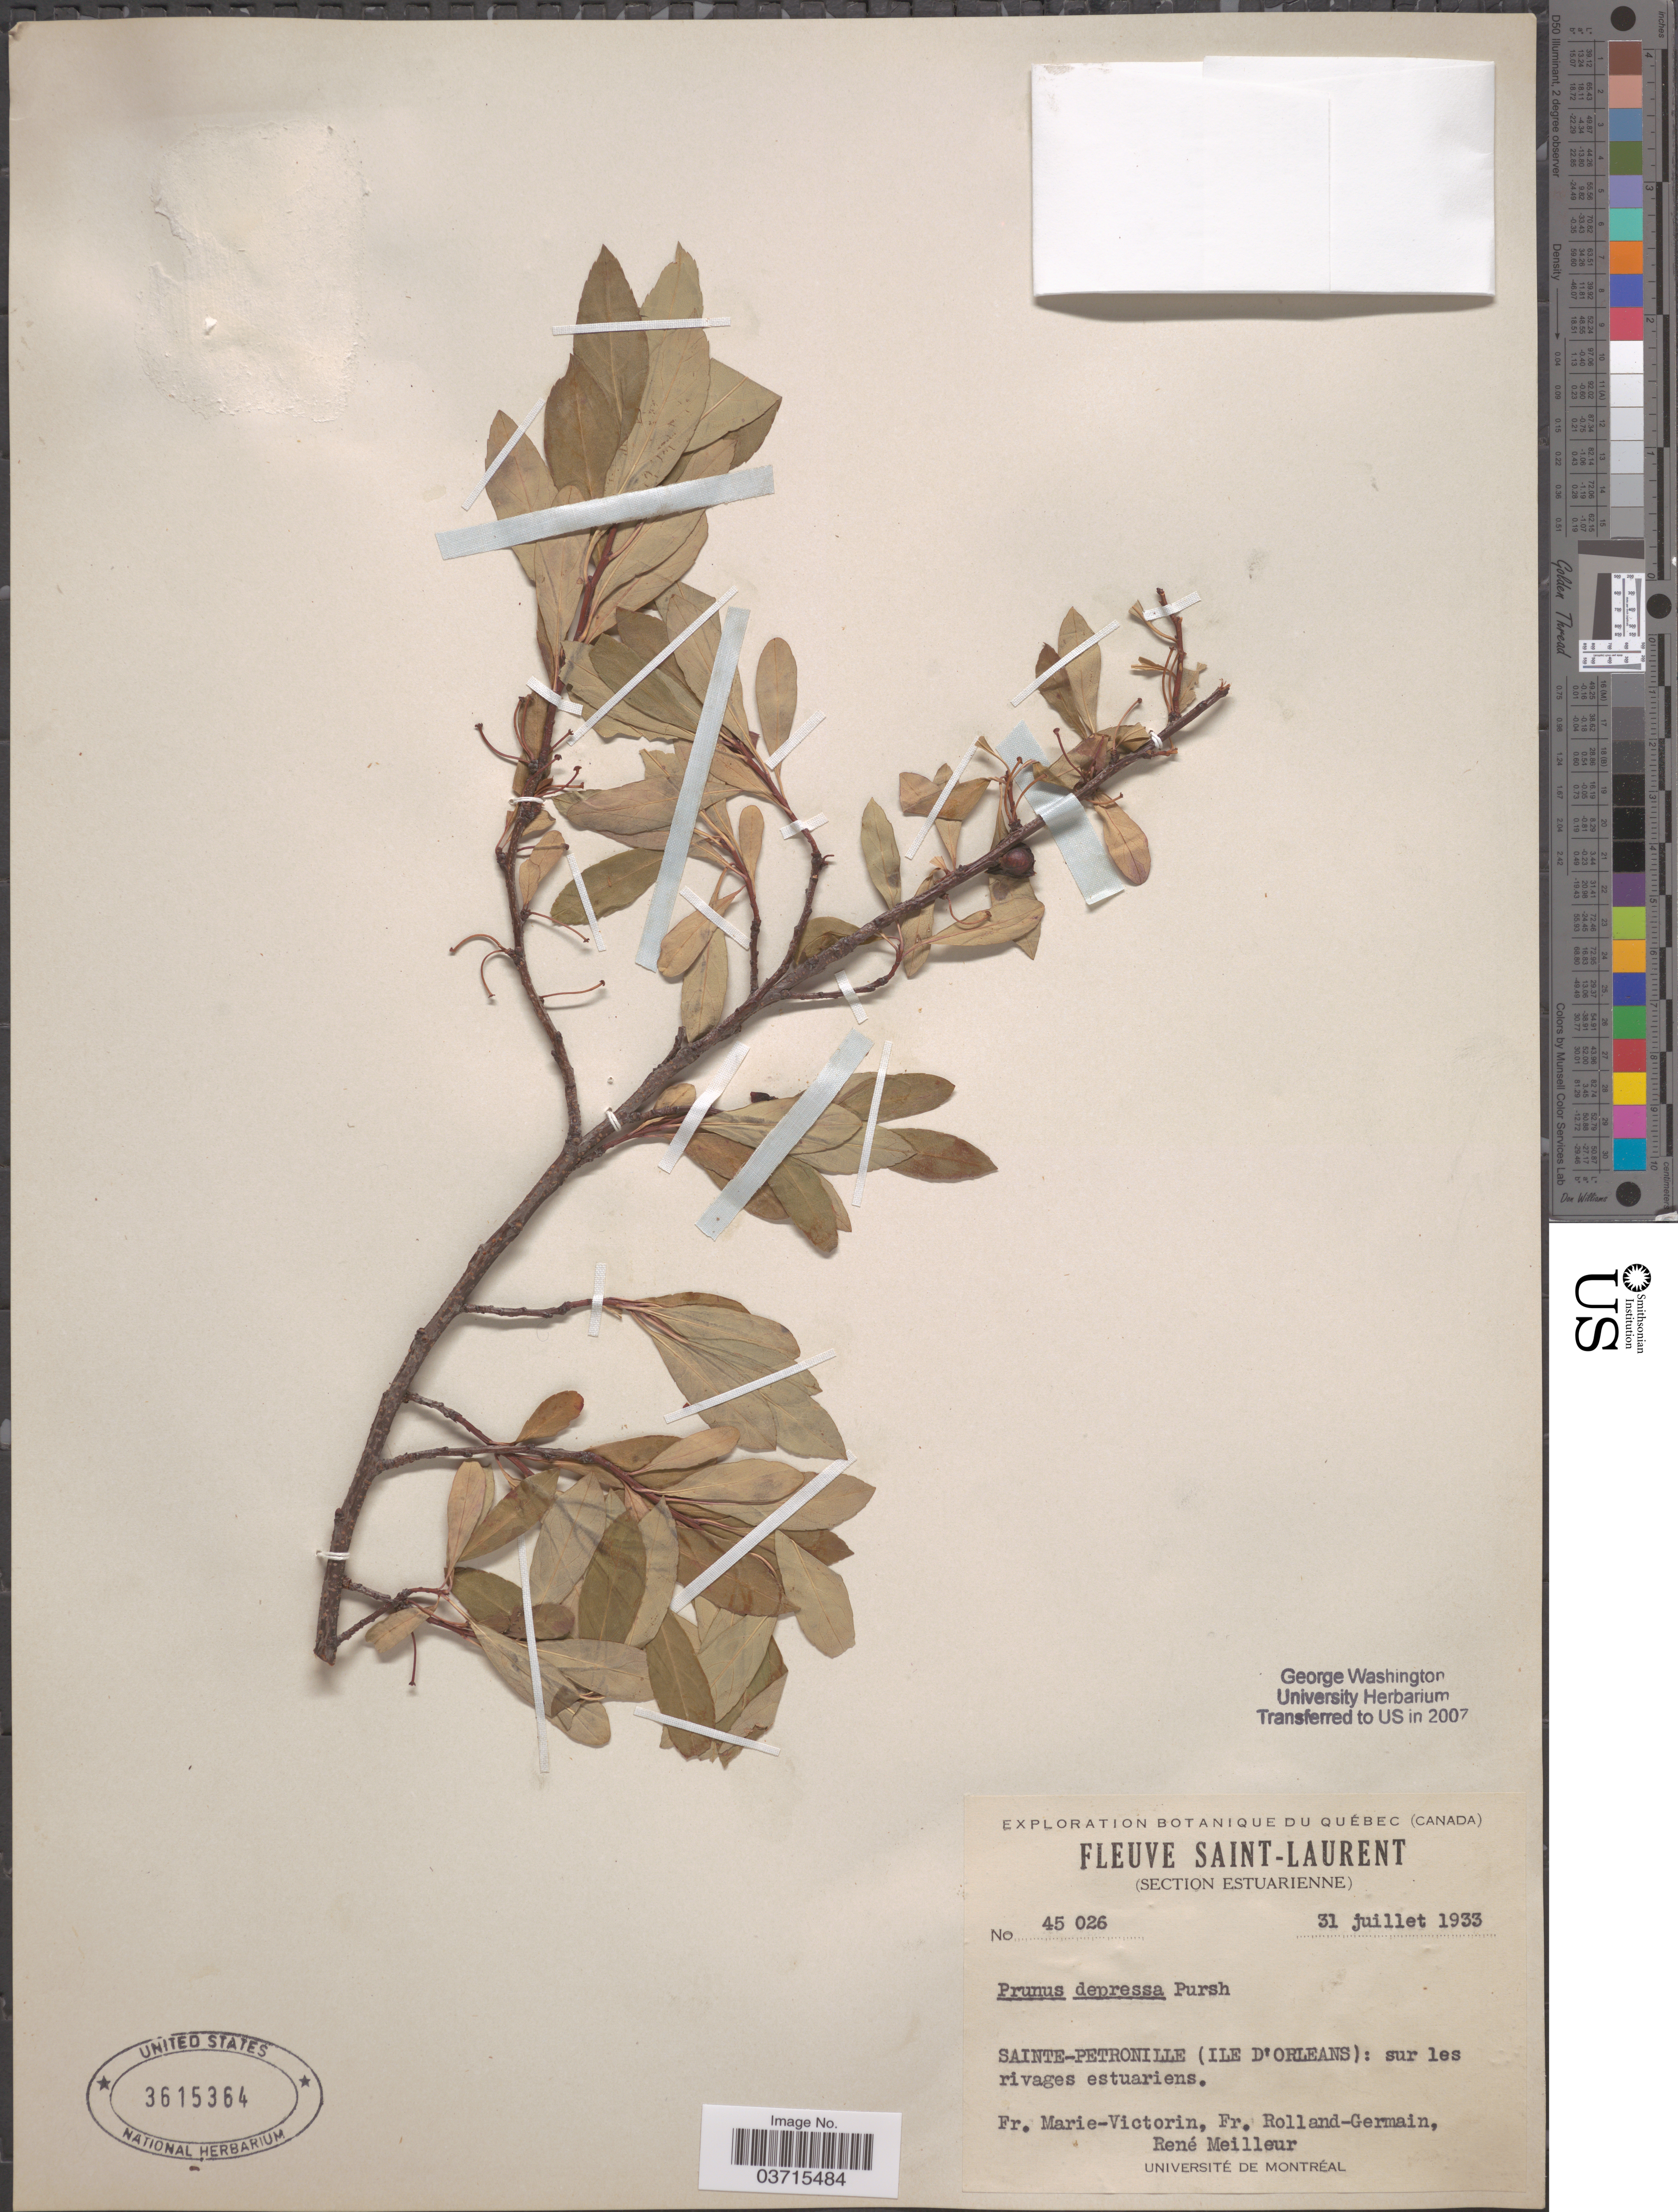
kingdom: Plantae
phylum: Tracheophyta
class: Magnoliopsida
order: Rosales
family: Rosaceae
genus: Prunus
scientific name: Prunus depressa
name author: Pursh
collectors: F. Marie-Victorin, Rolland-Germain & R. Meilleur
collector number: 45026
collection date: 1933-07-31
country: Canada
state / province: Quebec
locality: Fleuve Saint-Laurent. (Section Estuarienne). Sainte-Petronille (Ile d'Orleans): sur les rivages estuariens.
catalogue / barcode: US 3615364